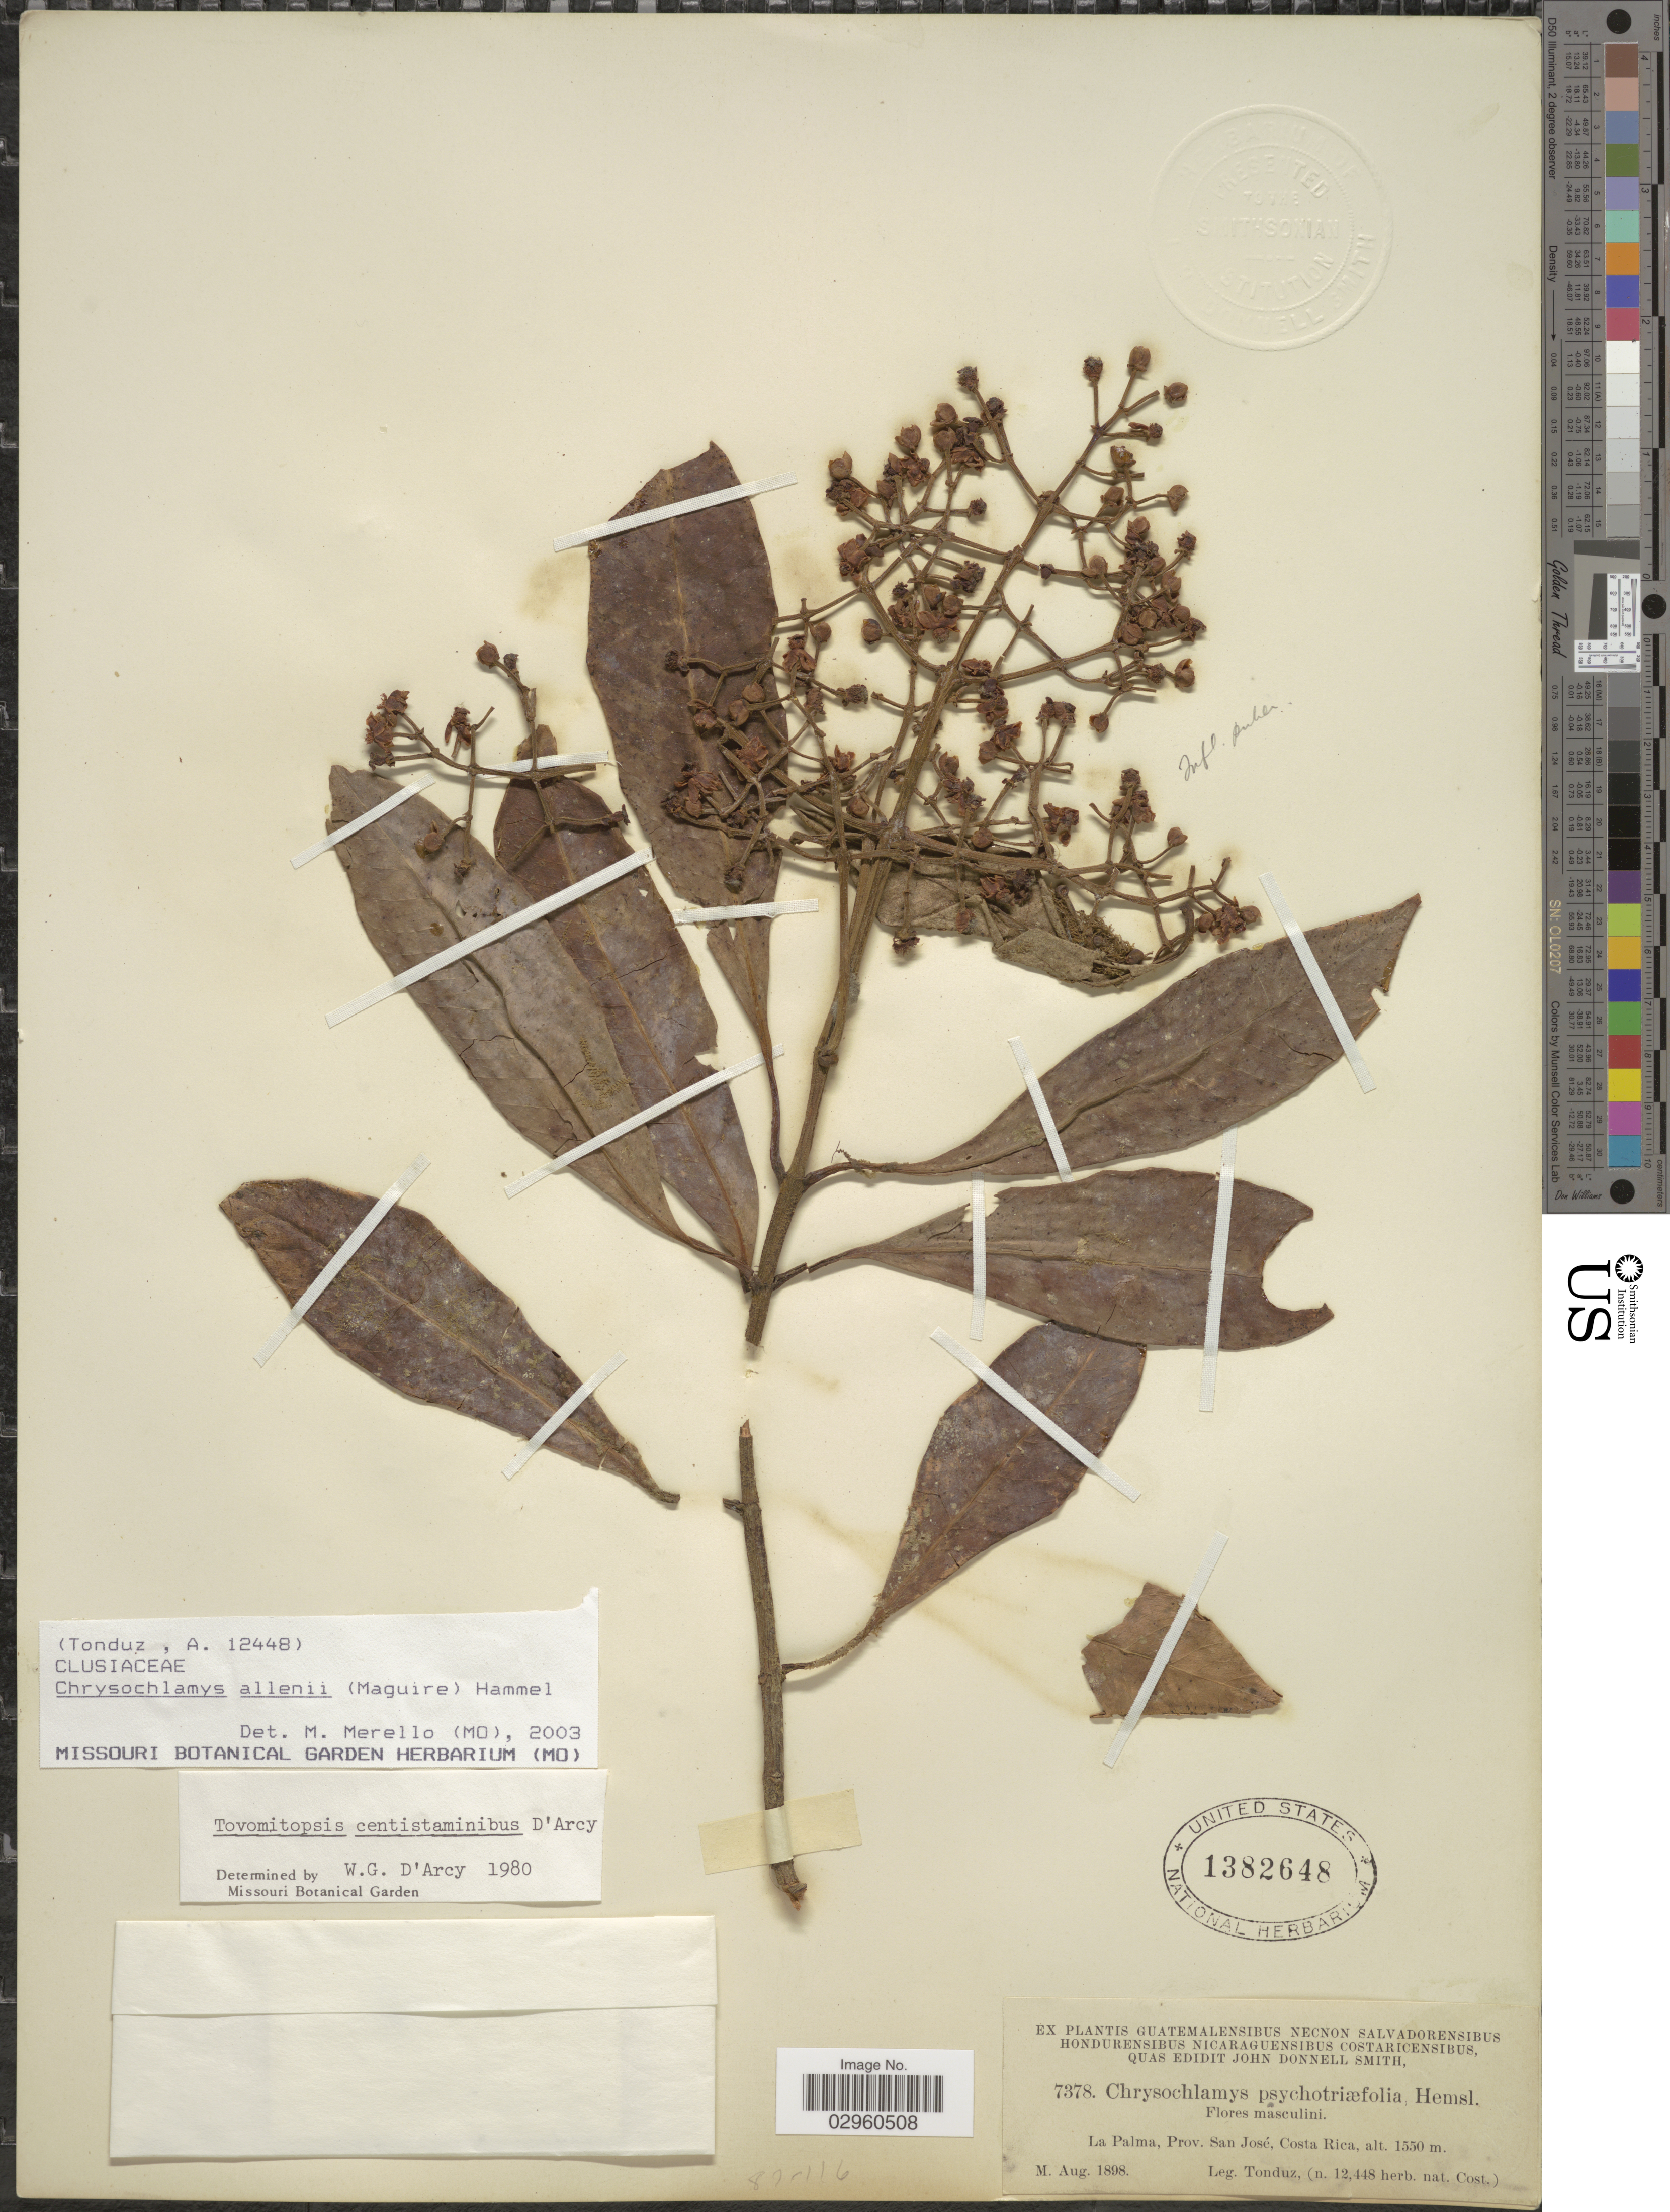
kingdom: Plantae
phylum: Tracheophyta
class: Magnoliopsida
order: Malpighiales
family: Clusiaceae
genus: Chrysochlamys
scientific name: Chrysochlamys allenii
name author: (Maguire) Hammel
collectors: Tonduz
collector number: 7378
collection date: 1898-08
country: Costa Rica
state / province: San José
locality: La Palma, Prov. San José.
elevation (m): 1550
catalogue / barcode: US 1382648